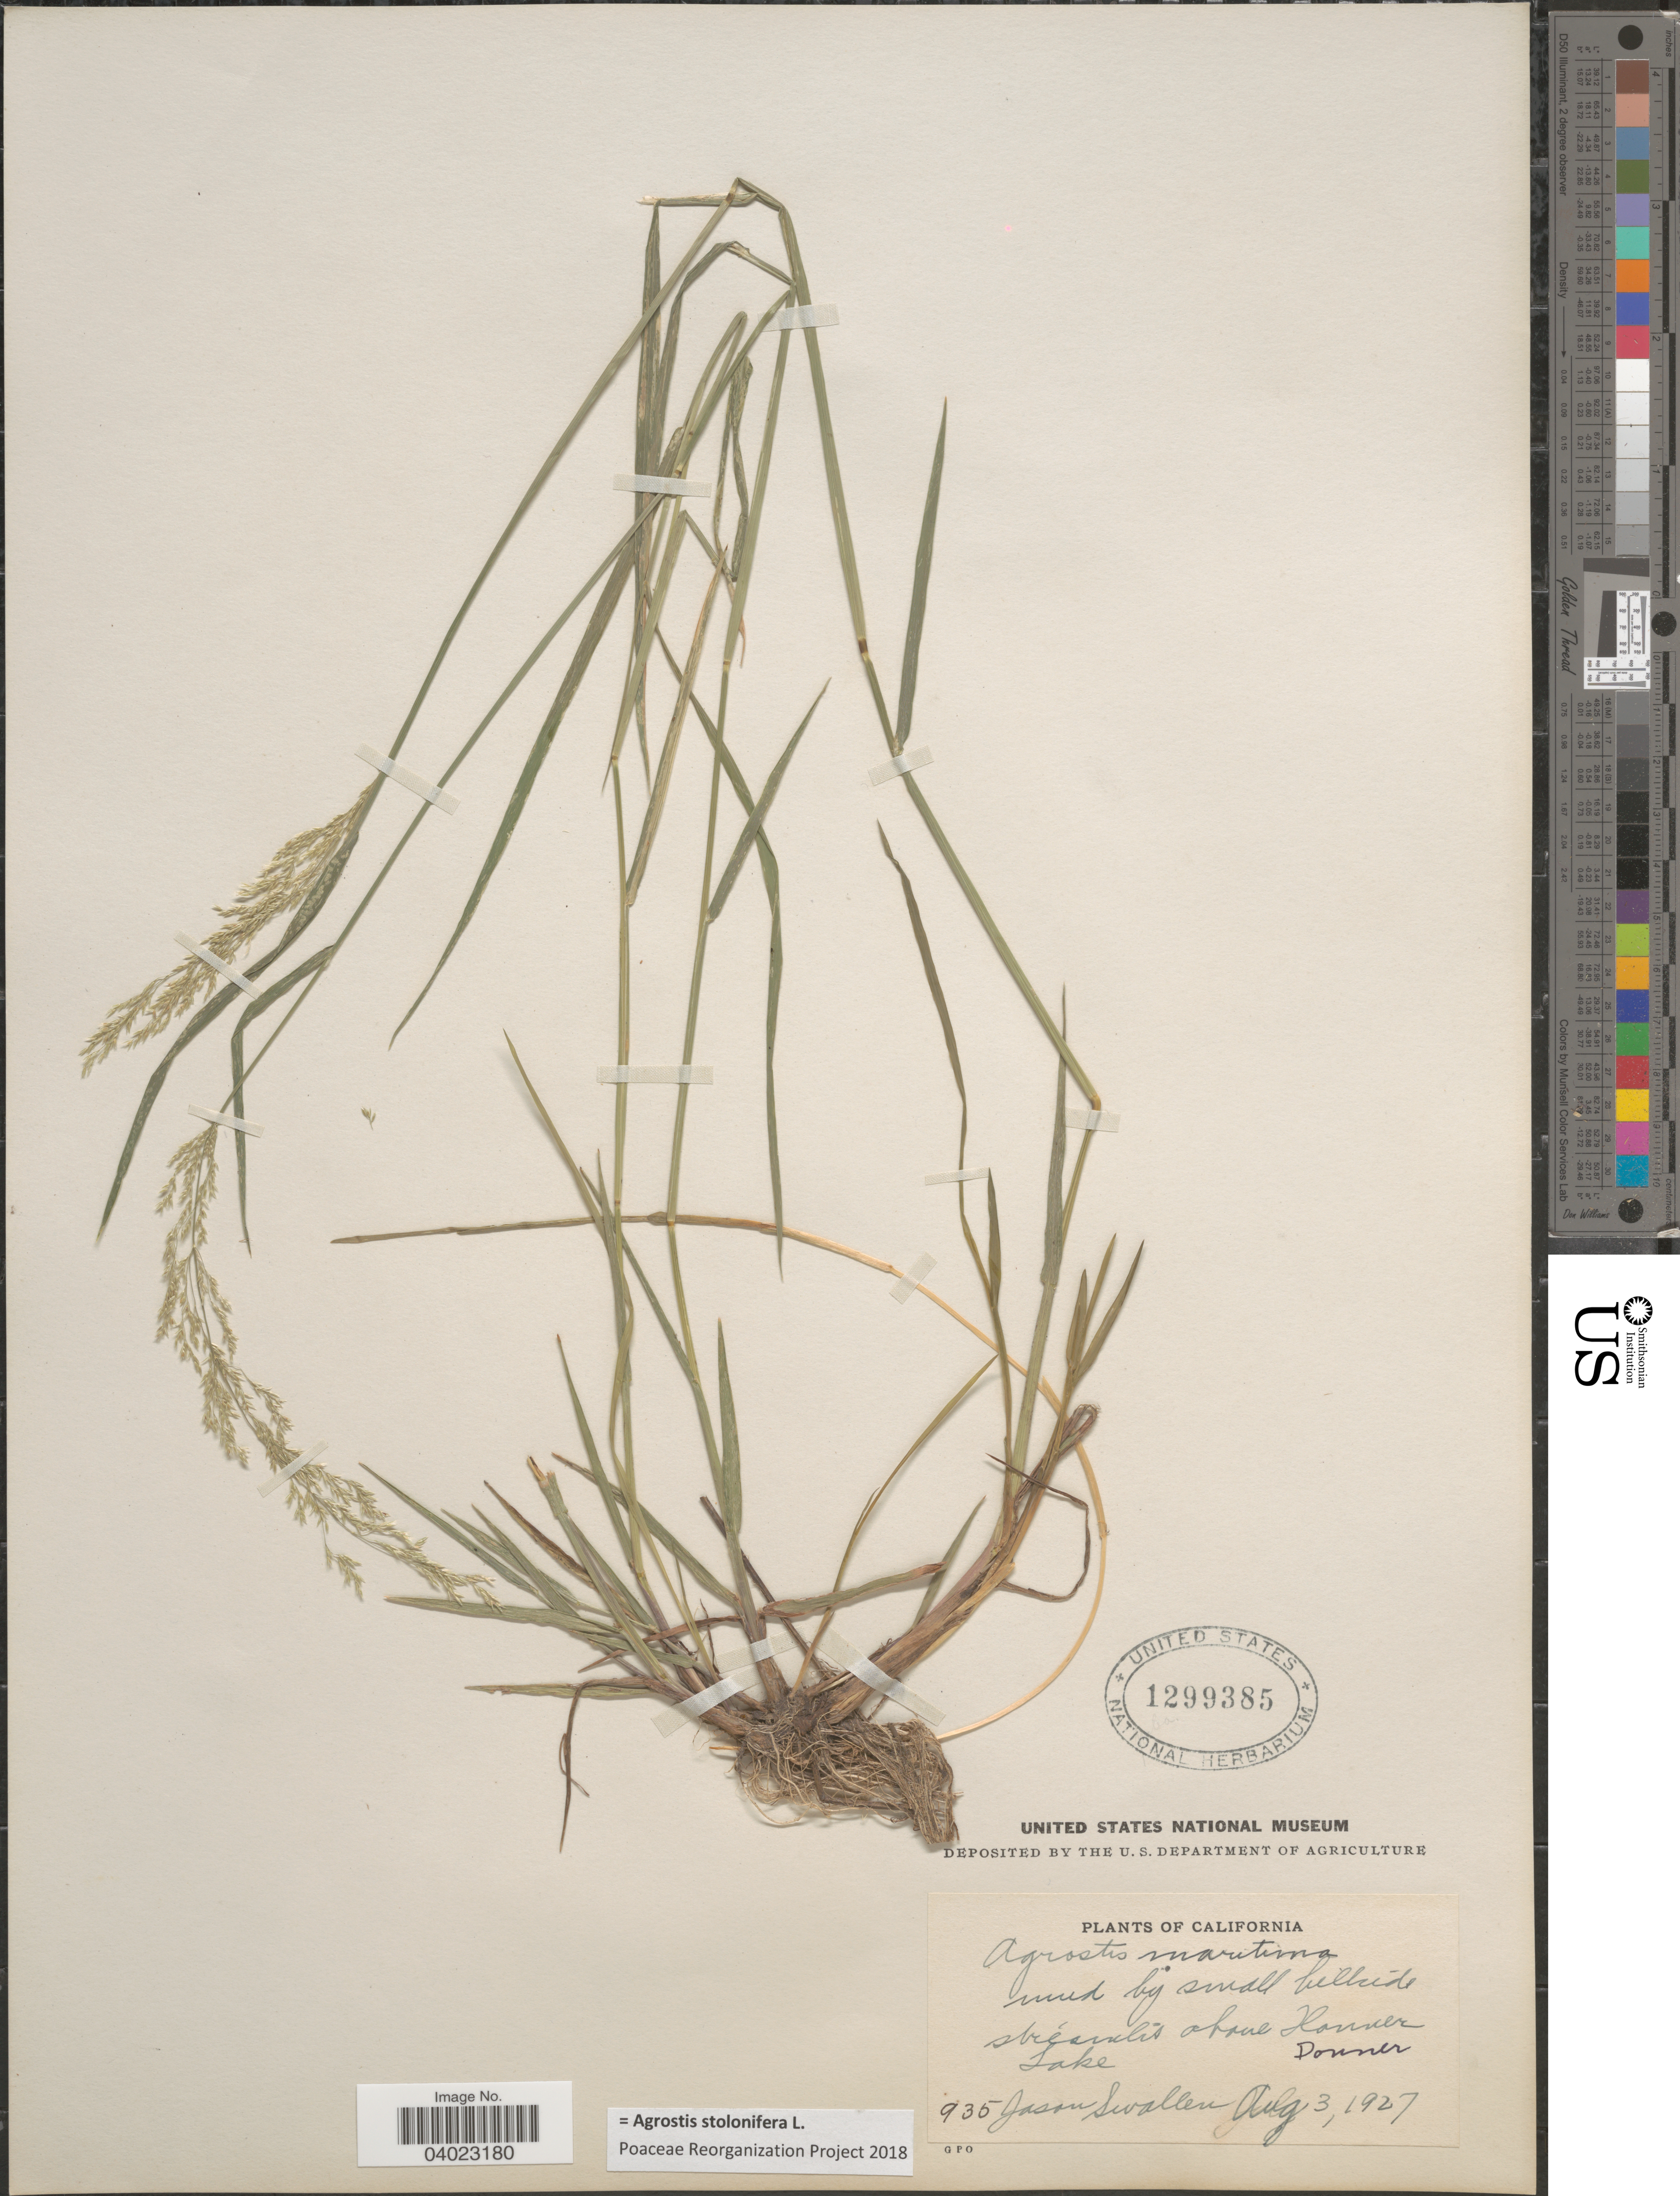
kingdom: Plantae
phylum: Tracheophyta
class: Liliopsida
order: Poales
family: Poaceae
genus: Agrostis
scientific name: Agrostis stolonifera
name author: L.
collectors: J. R. Swallen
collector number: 935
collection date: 1927-08-03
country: United States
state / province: California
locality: Mud by small hillside streamlet above Honner Lake. Donner [unsure placement]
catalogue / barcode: US 1299385